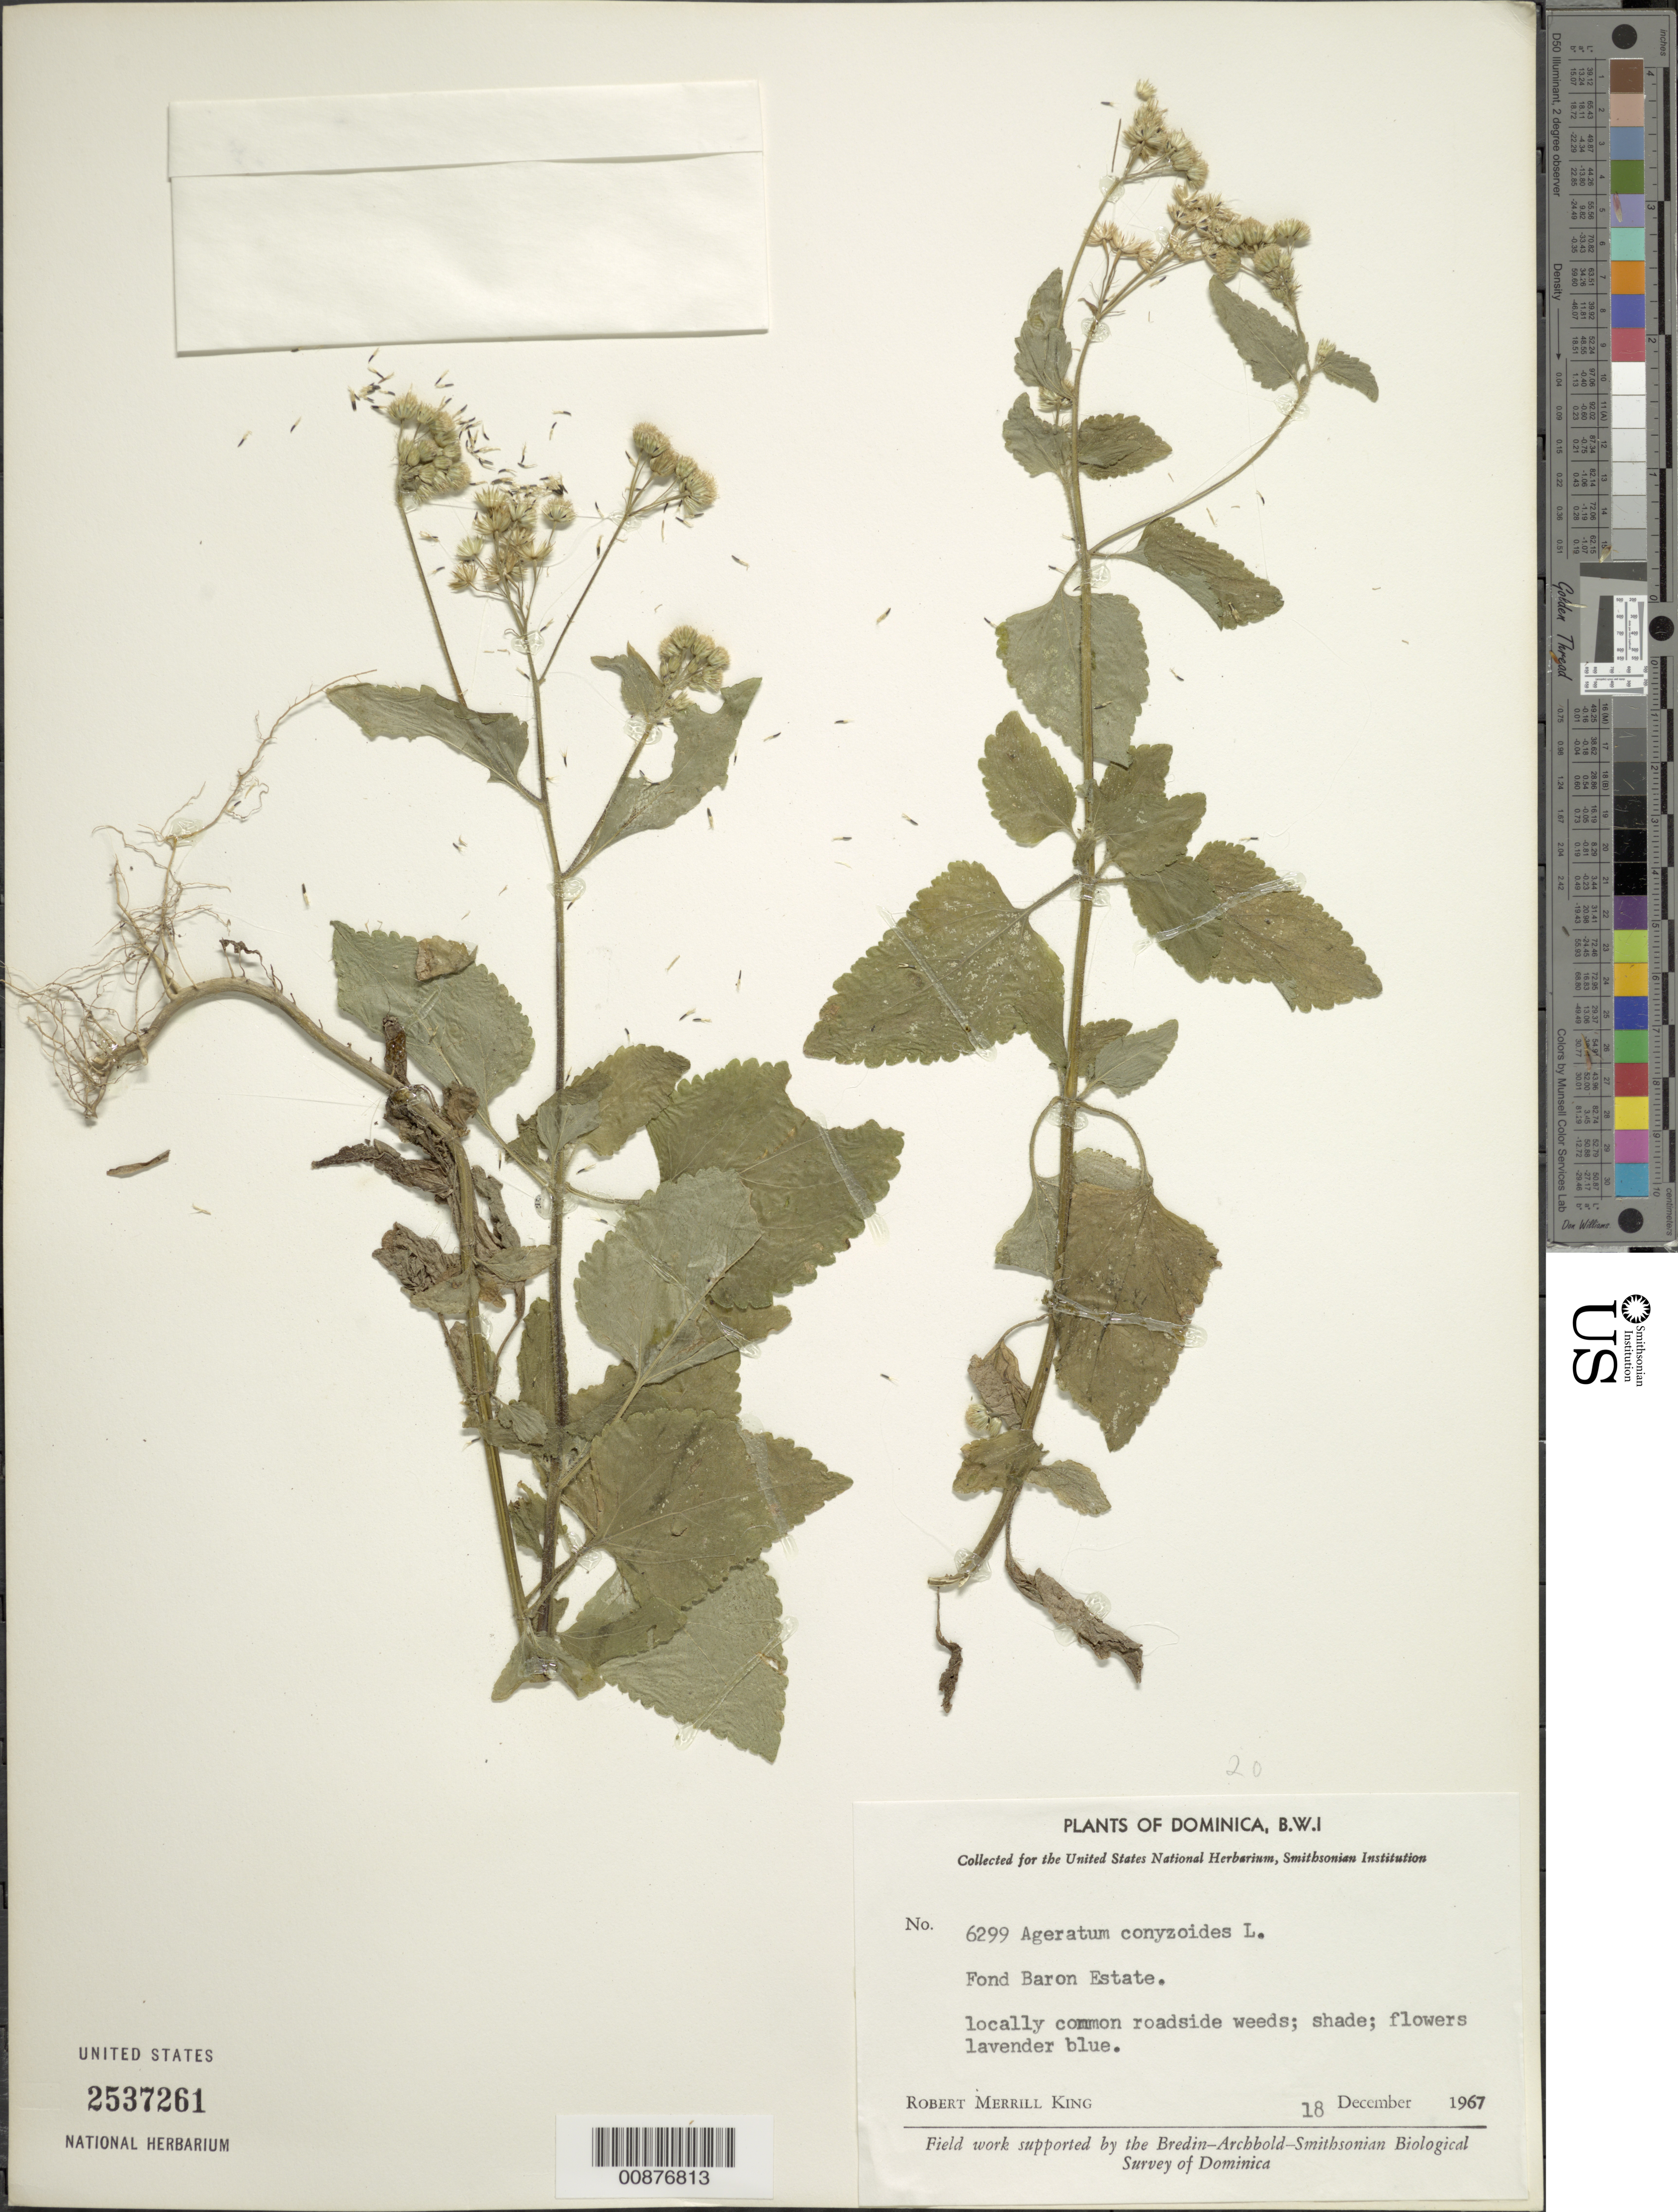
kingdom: Plantae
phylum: Tracheophyta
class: Magnoliopsida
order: Asterales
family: Asteraceae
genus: Ageratum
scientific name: Ageratum conyzoides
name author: L.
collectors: R. M. King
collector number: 6299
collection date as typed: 18 Dec 1967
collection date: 1967-12-18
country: Dominica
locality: Fond Baron Estate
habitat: Roadside, in shade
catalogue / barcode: US 2537261